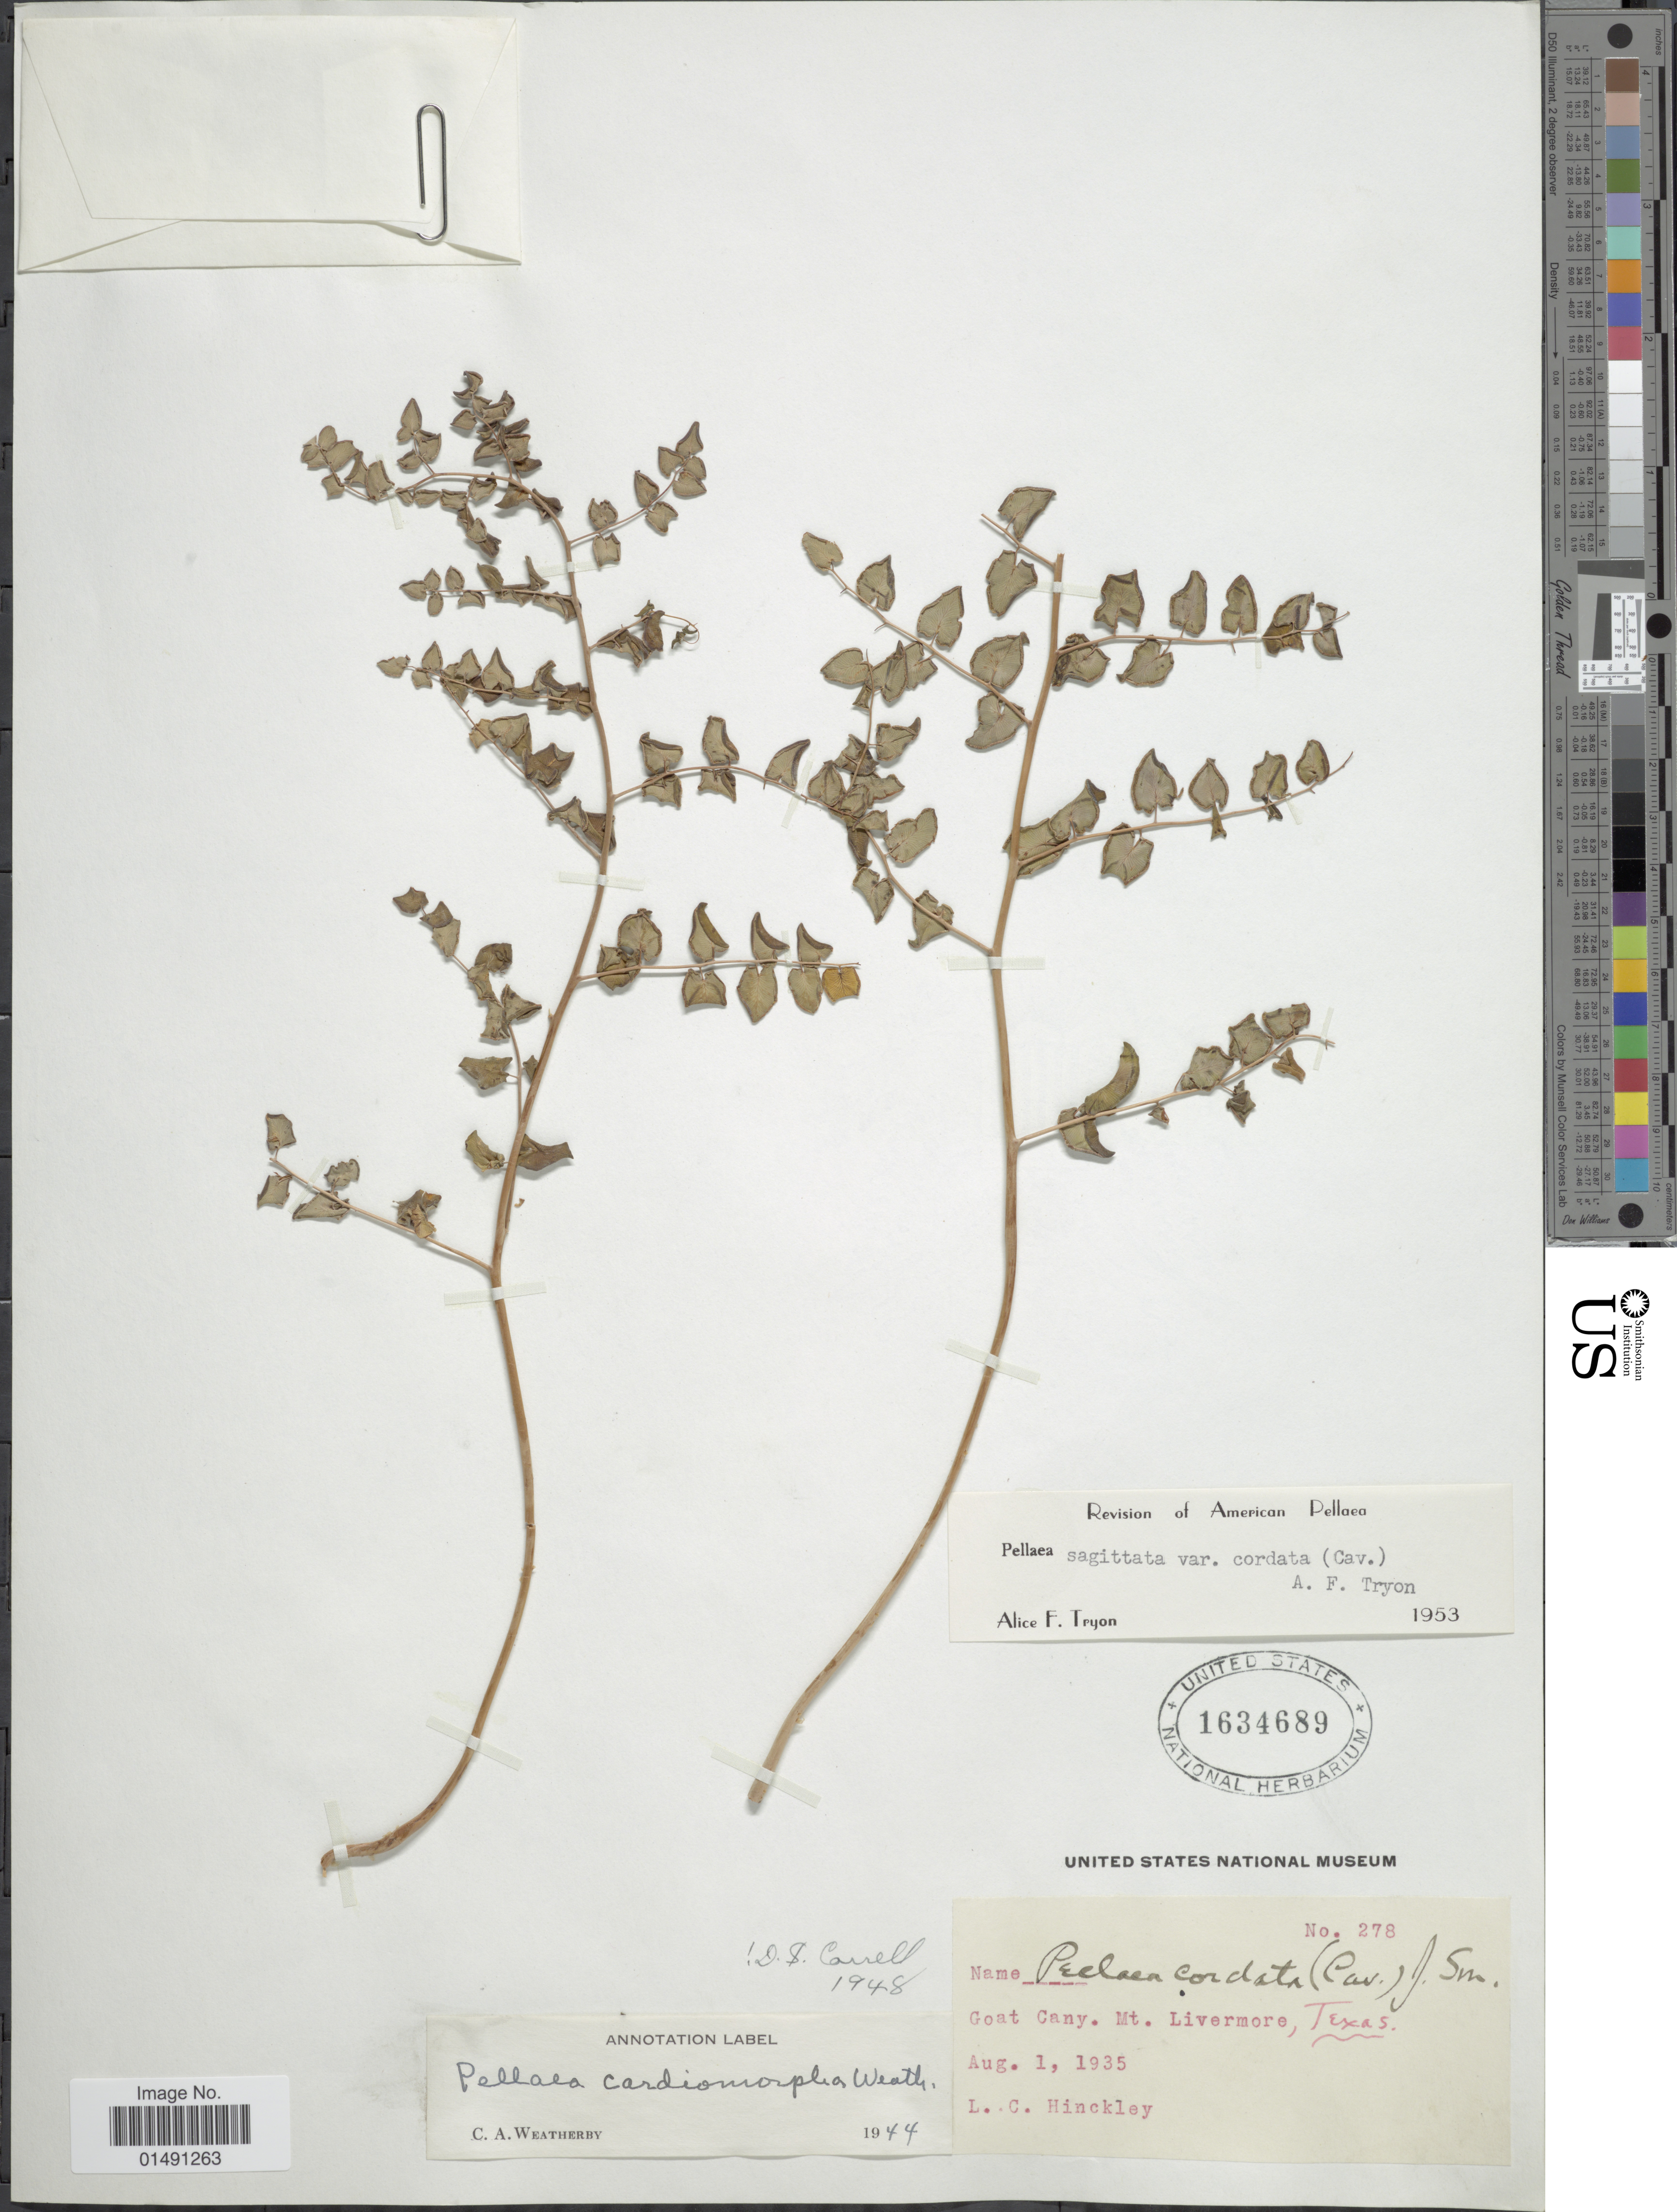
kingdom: Plantae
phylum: Tracheophyta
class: Polypodiopsida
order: Polypodiales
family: Pteridaceae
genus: Pellaea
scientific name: Pellaea cordifolia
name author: (Sessé) A.R. Sm.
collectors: L. Hinckley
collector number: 278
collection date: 1935-08-01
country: United States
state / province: Texas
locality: Goat Cany. Mt Livermore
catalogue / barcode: US 1634689